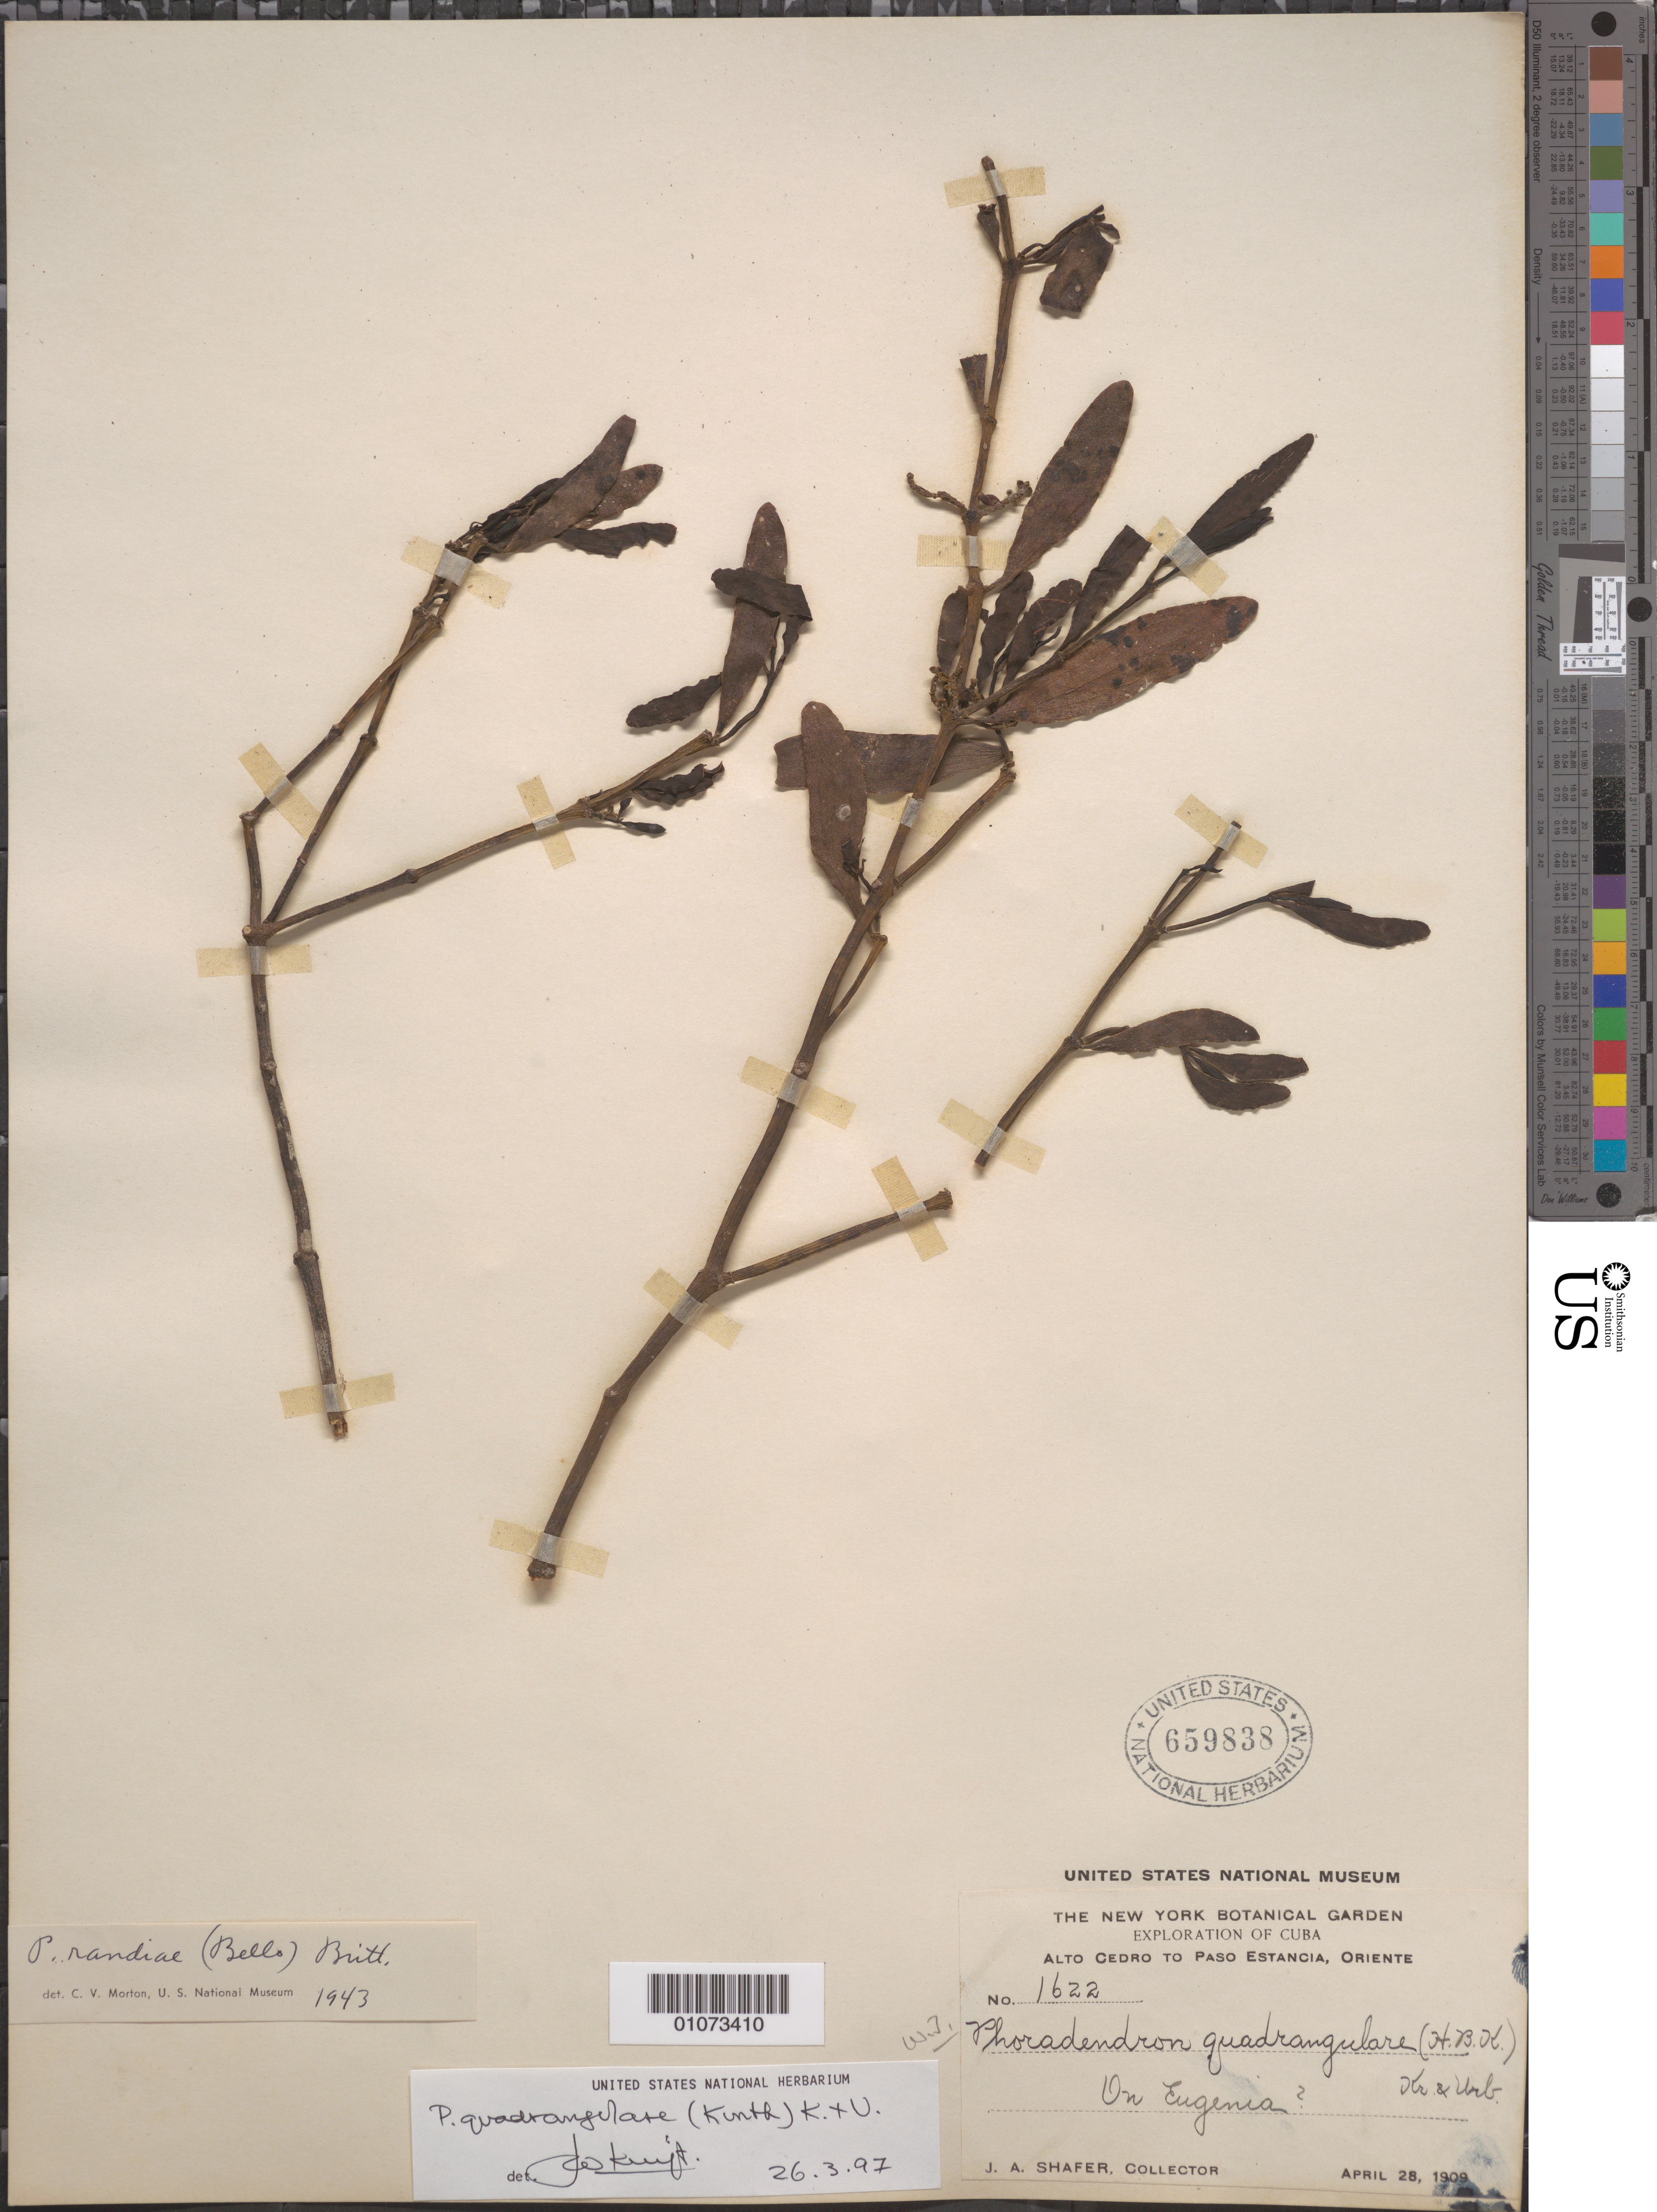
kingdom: Plantae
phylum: Tracheophyta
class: Magnoliopsida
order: Santalales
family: Viscaceae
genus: Phoradendron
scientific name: Phoradendron quadrangulare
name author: (Kunth) Griseb.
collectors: J. A. Shafer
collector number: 1622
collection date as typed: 28 Apr 1909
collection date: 1909-04-28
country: Cuba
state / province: Santiago de Cuba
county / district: Santiago De Cuba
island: Cuba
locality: Oriente, Alto Cedro to Paso Estancia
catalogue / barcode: US 659839